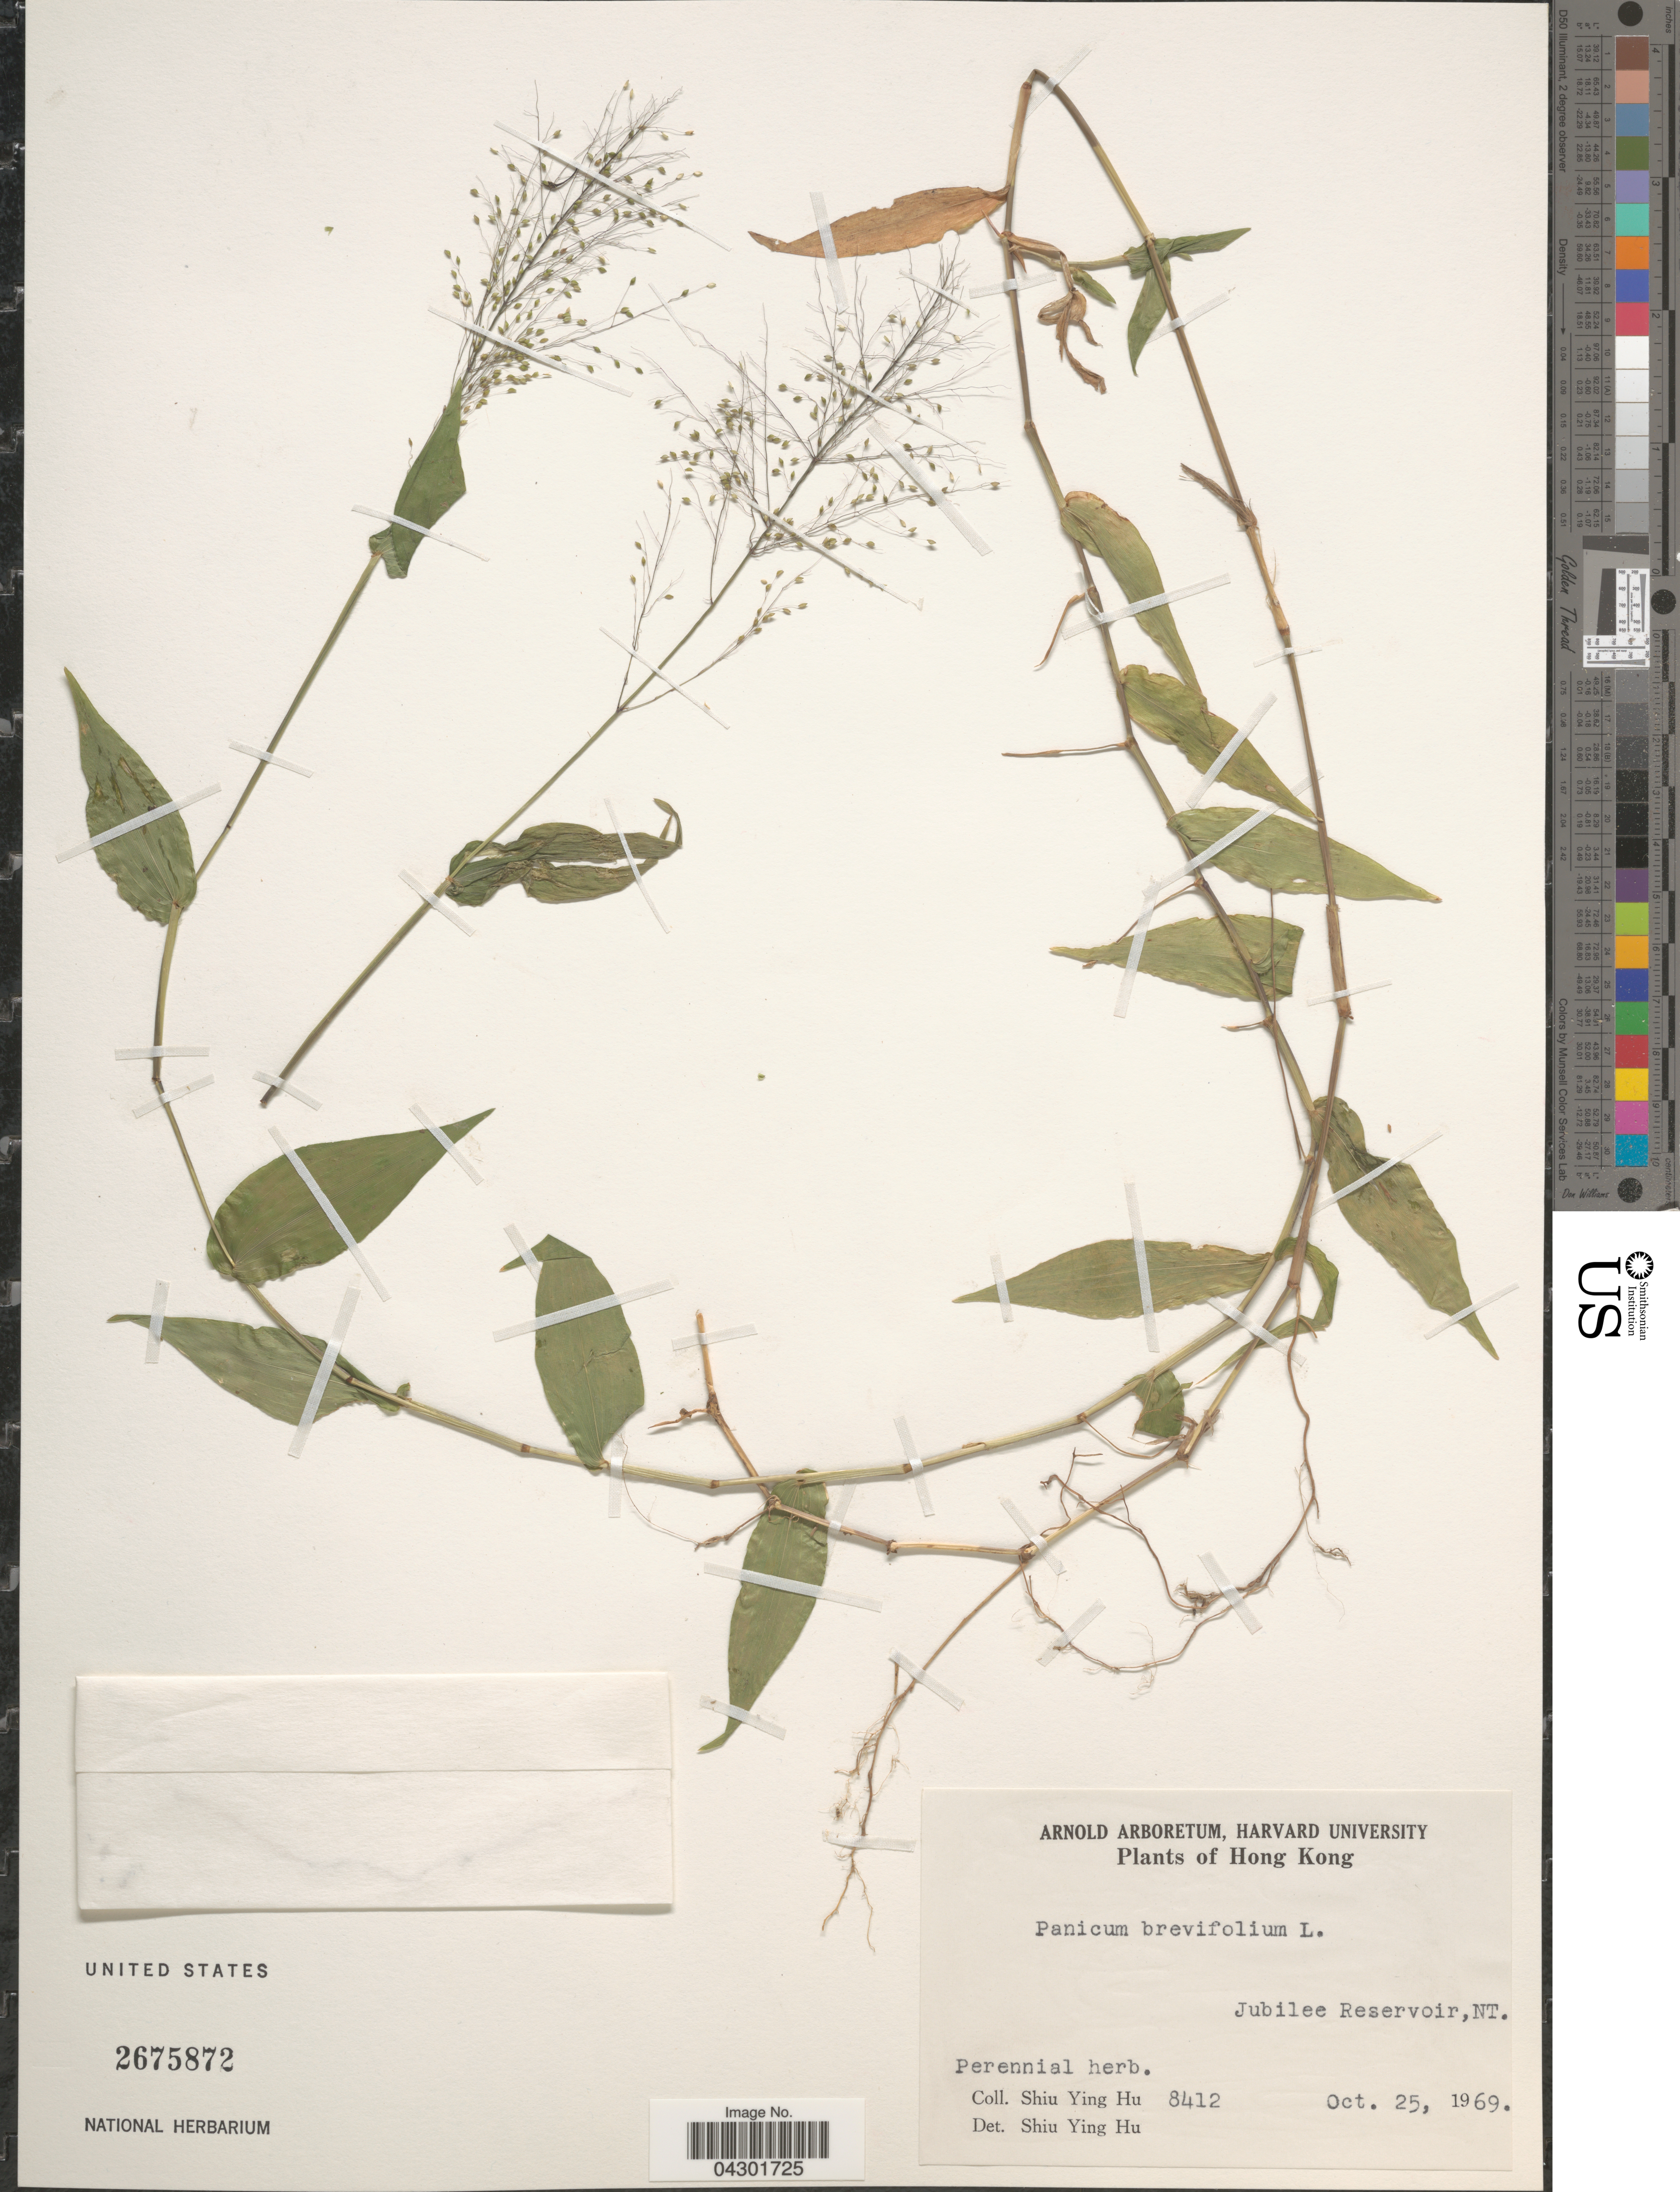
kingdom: Plantae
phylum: Tracheophyta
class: Liliopsida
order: Poales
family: Poaceae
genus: Panicum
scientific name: Panicum brevifolium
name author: L.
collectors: S. Y. Hu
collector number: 8412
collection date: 1969-10-25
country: China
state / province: Hong Kong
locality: Jubilee Reservoir, N.T.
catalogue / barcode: US 2675872